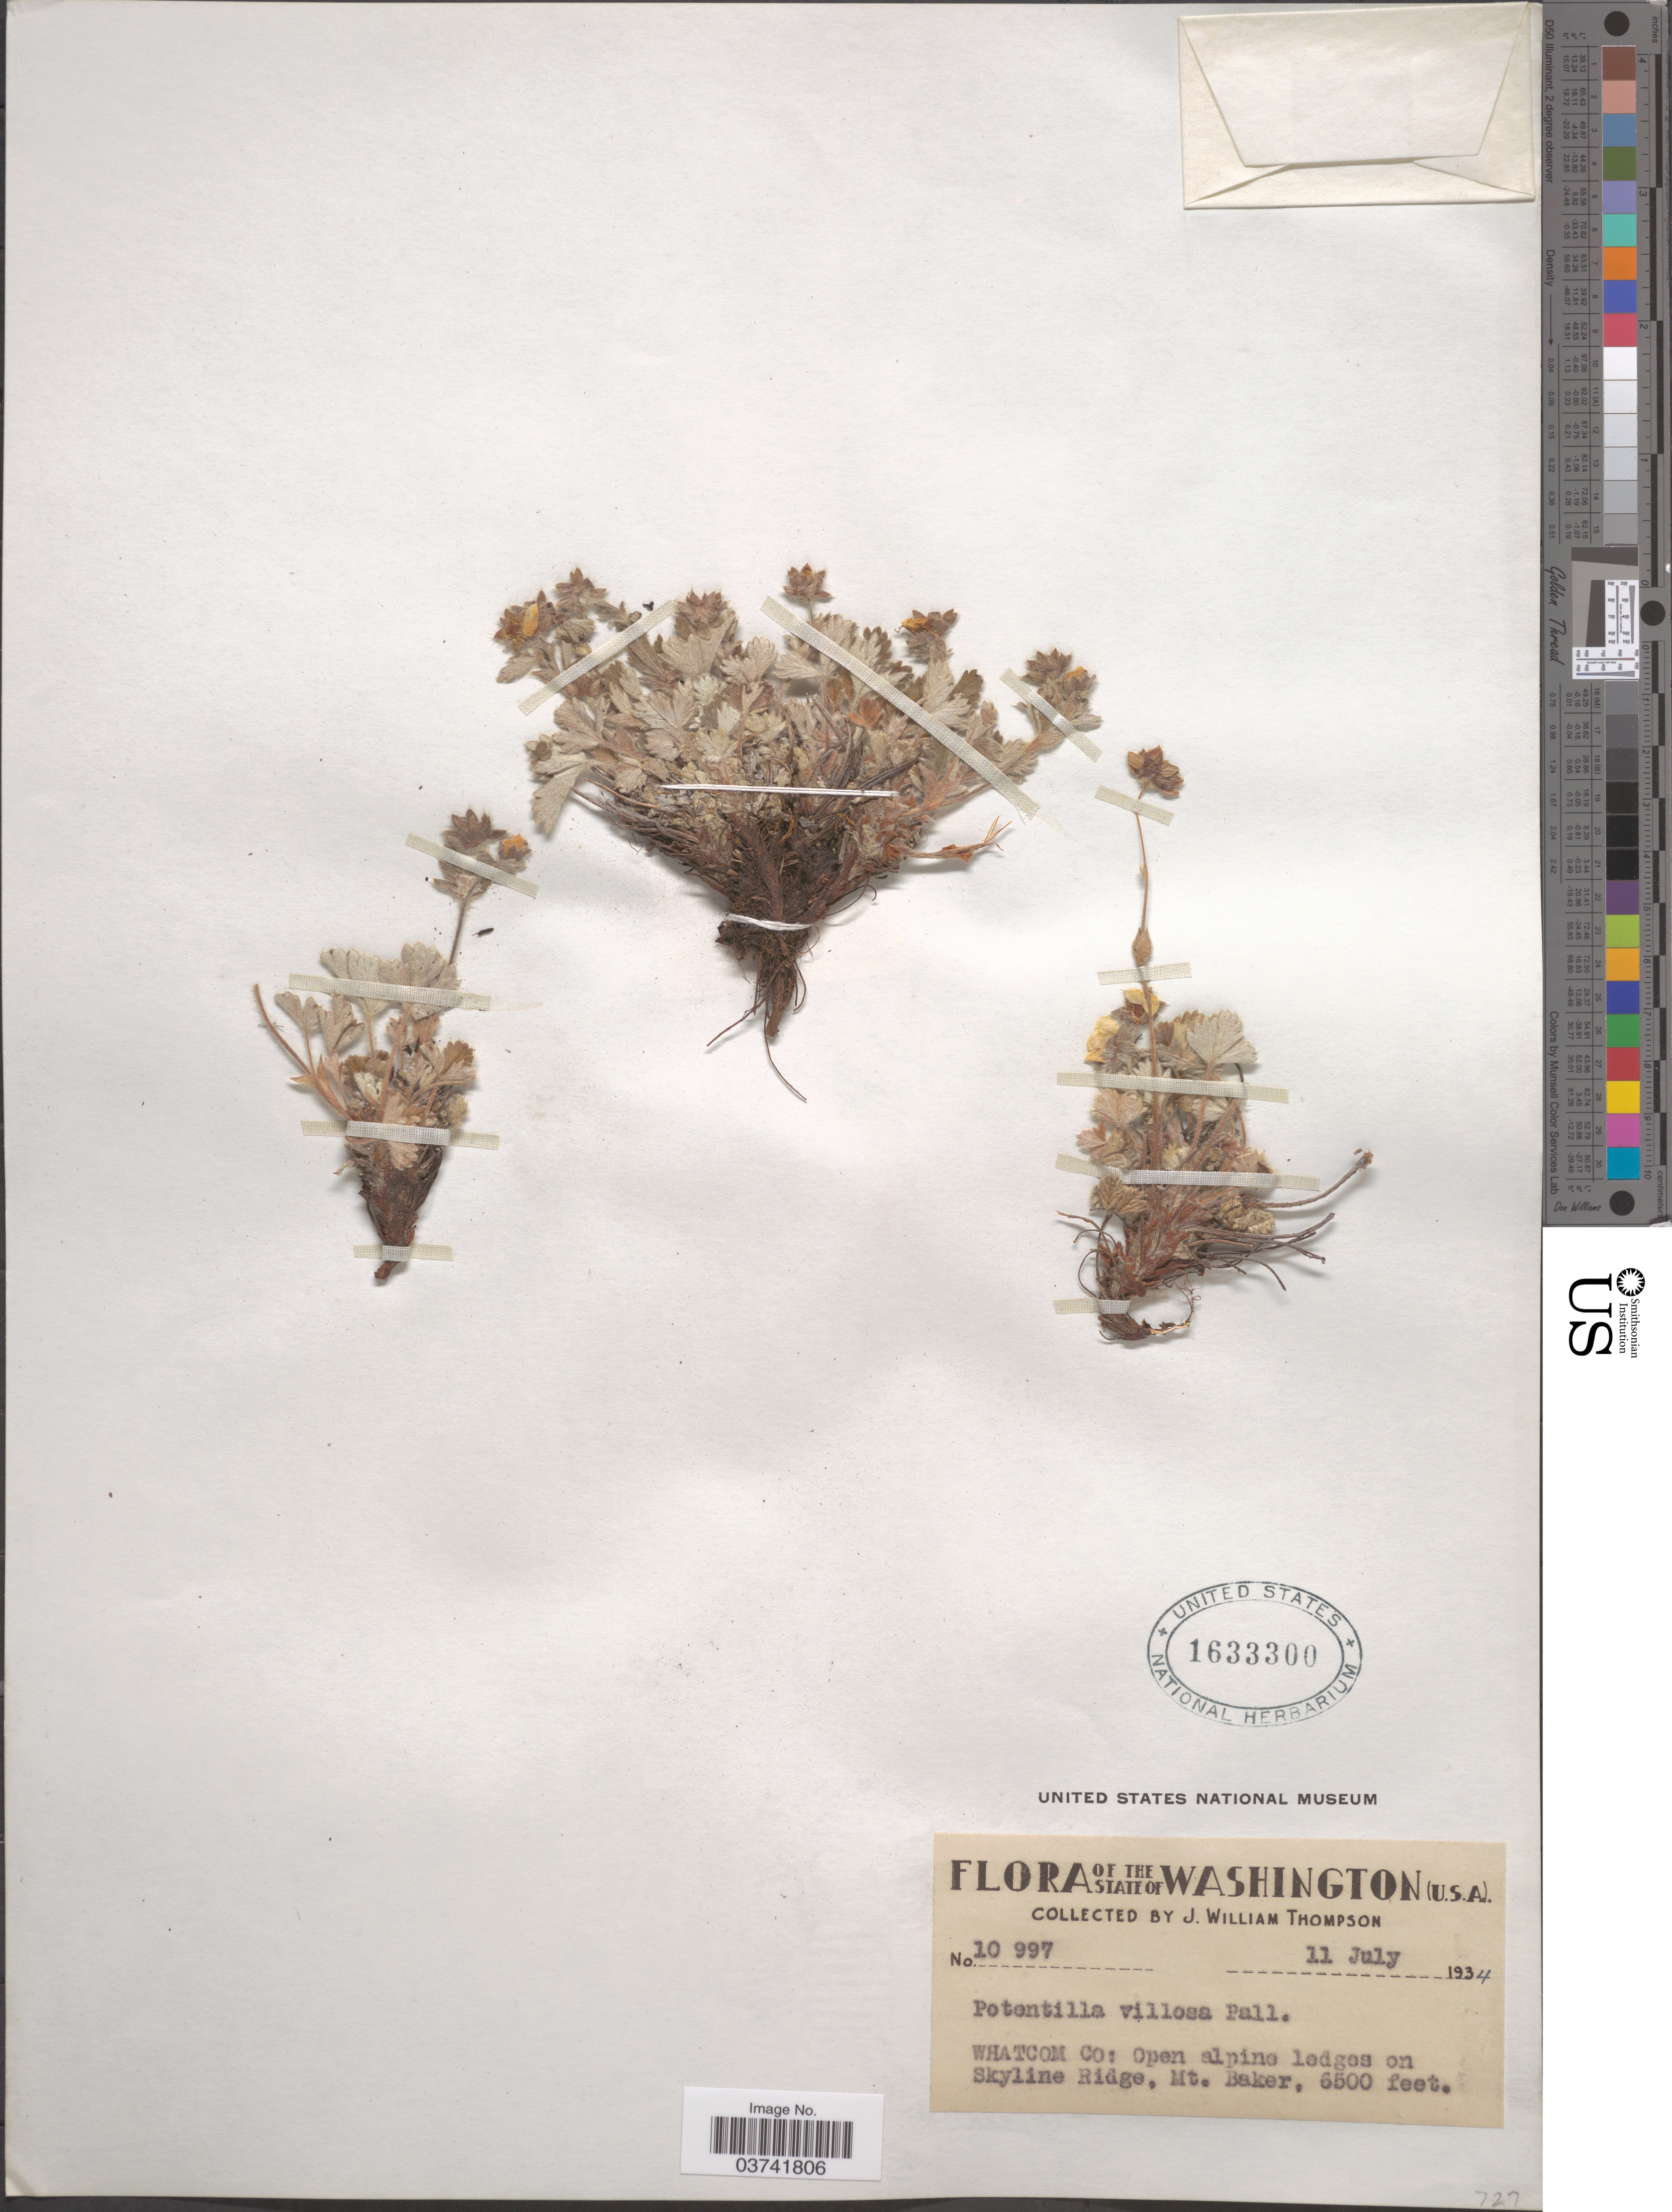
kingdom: Plantae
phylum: Tracheophyta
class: Magnoliopsida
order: Rosales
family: Rosaceae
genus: Potentilla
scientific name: Potentilla villosa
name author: Pall. ex Pursh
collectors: J. W. Thompson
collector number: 10997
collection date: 1934-07-11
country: United States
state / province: Washington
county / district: Whitman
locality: Whatcom Co: Open alpine ledges on Skyline Ridge, Mt. Baker.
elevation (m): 1981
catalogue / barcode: US 1633300